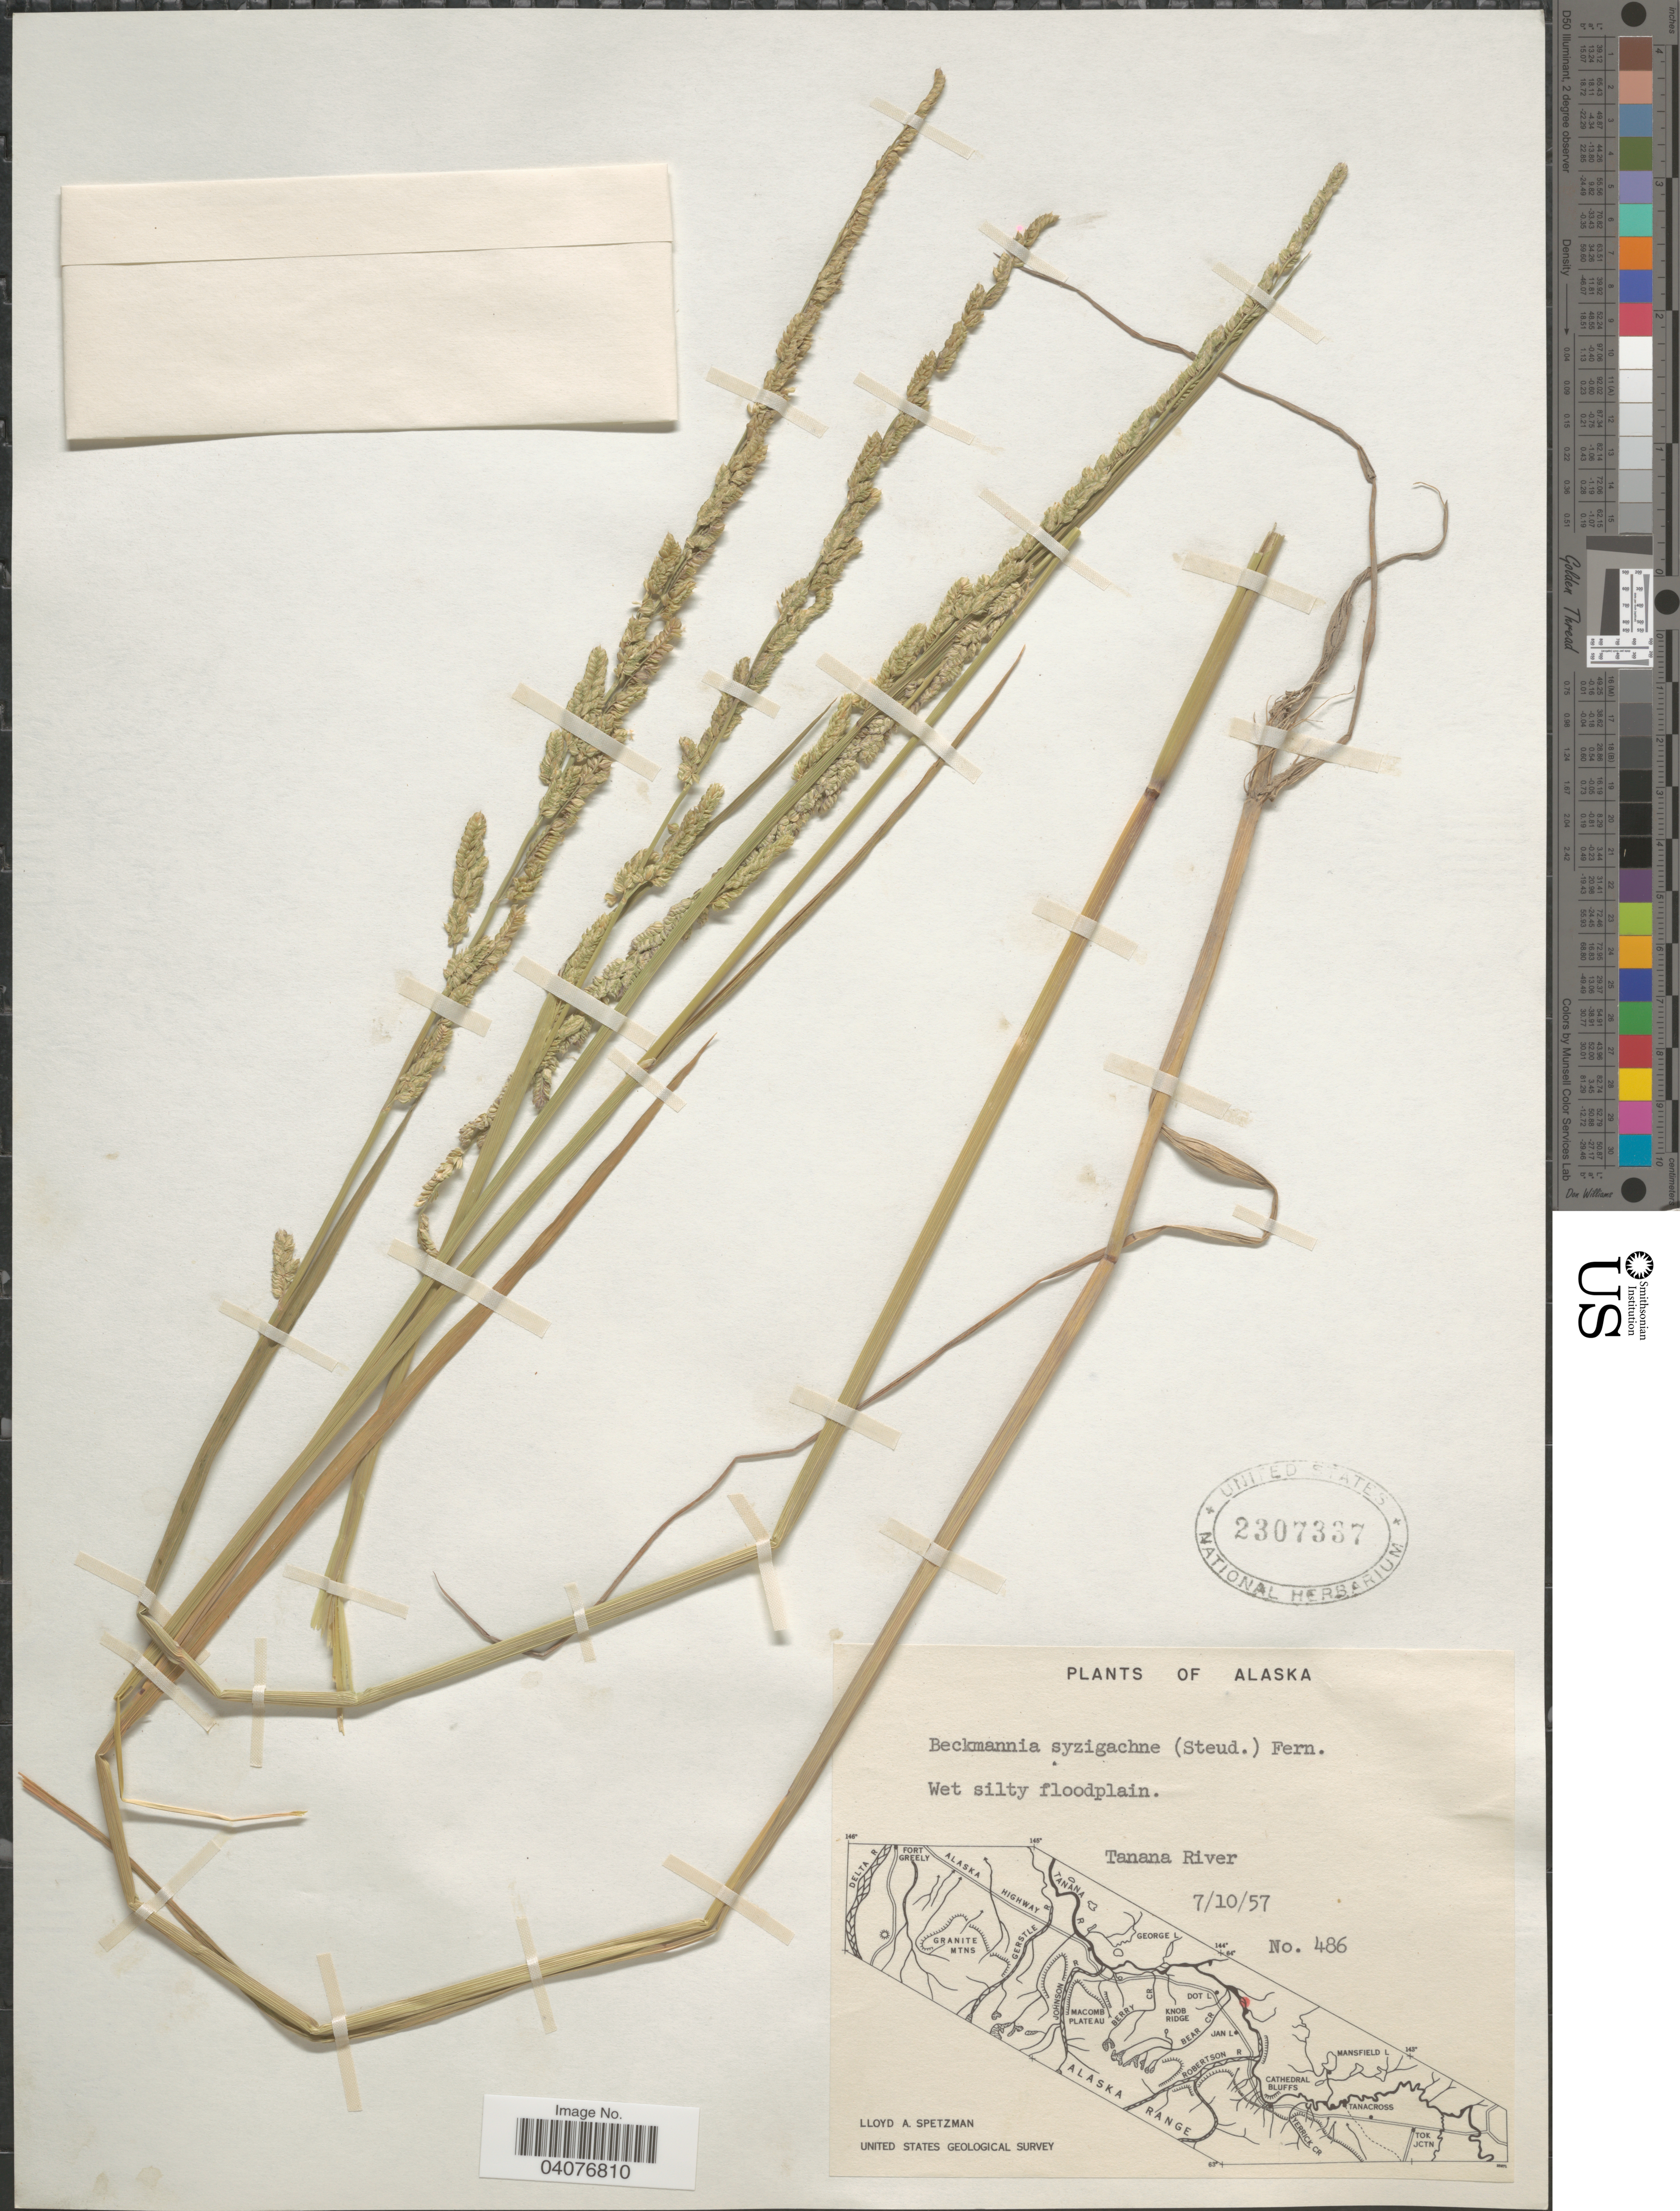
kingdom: Plantae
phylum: Tracheophyta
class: Liliopsida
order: Poales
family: Poaceae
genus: Beckmannia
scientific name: Beckmannia syzigachne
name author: (Steud.) Fernald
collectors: L. Spetzman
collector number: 486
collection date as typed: Transcribed d/m/y: 10/7/57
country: United States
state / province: Alaska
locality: Tanana River. United States Geological Survey.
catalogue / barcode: US 2307337